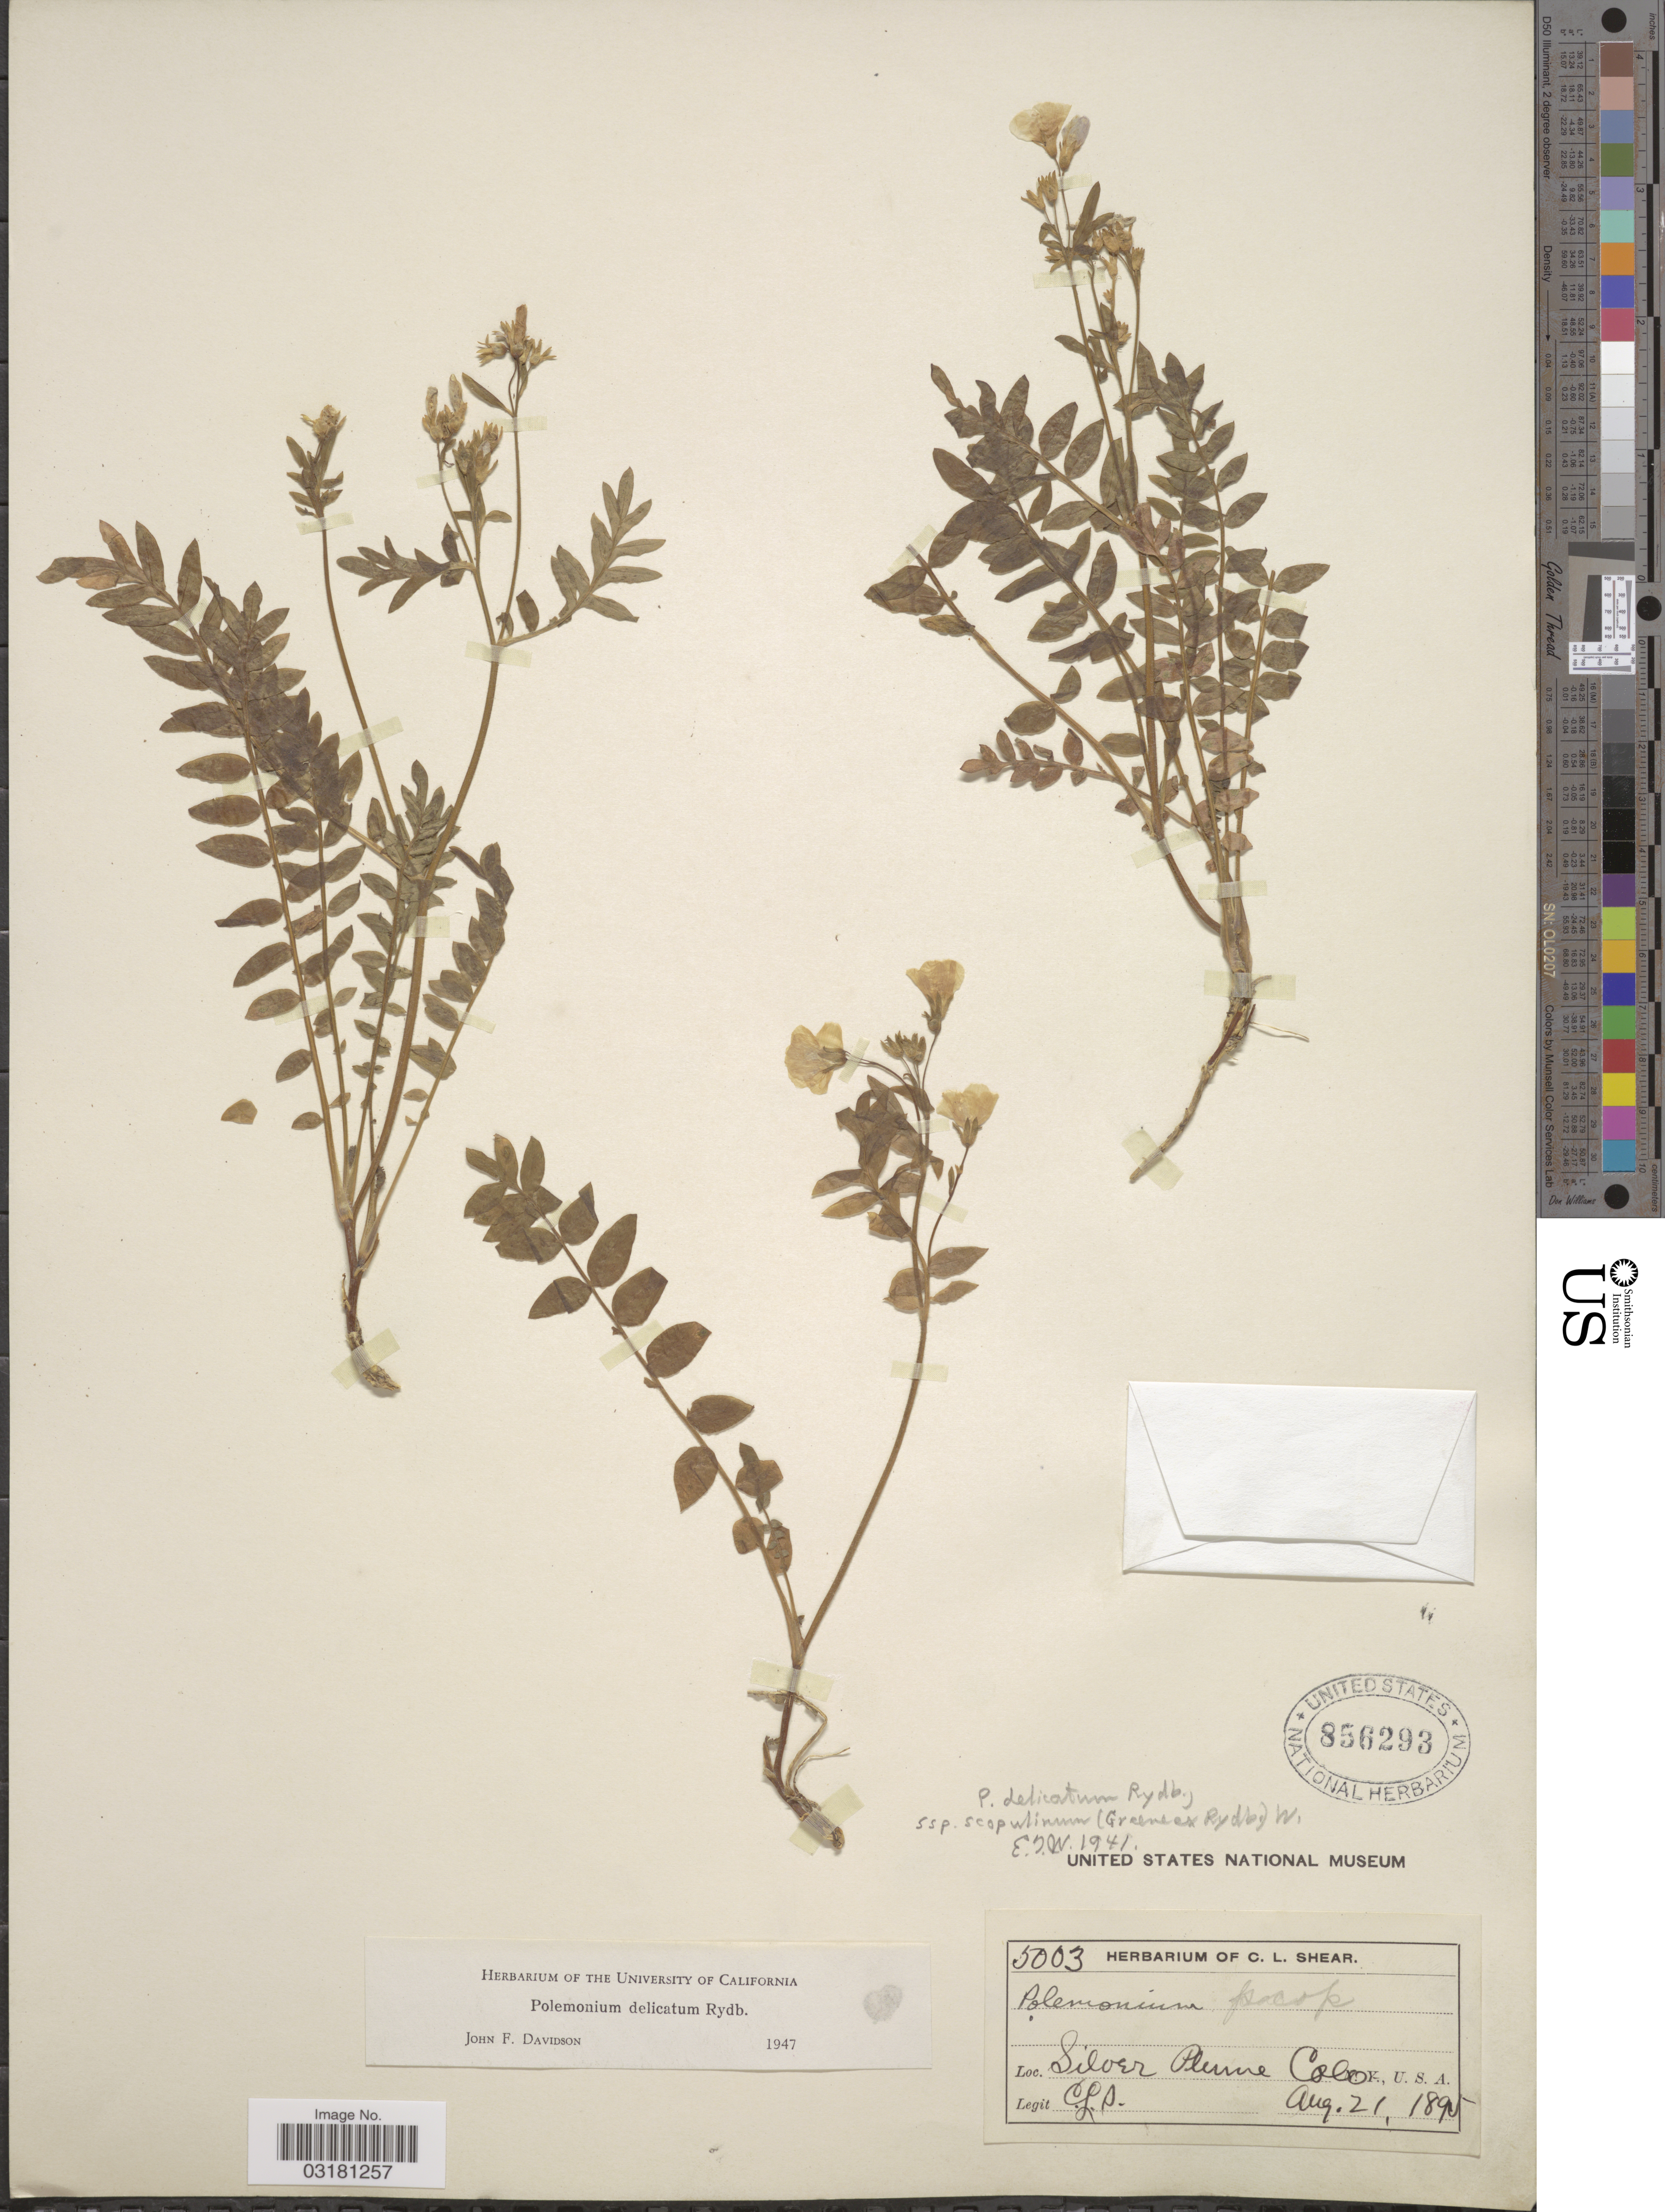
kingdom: Plantae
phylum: Tracheophyta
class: Magnoliopsida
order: Ericales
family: Polemoniaceae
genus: Polemonium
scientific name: Polemonium delicatum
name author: Rydb.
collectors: C. L. Shear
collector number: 5003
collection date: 1895-08-21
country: United States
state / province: Colorado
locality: Silver Plume Colo. U.S.A.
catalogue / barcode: US 856293